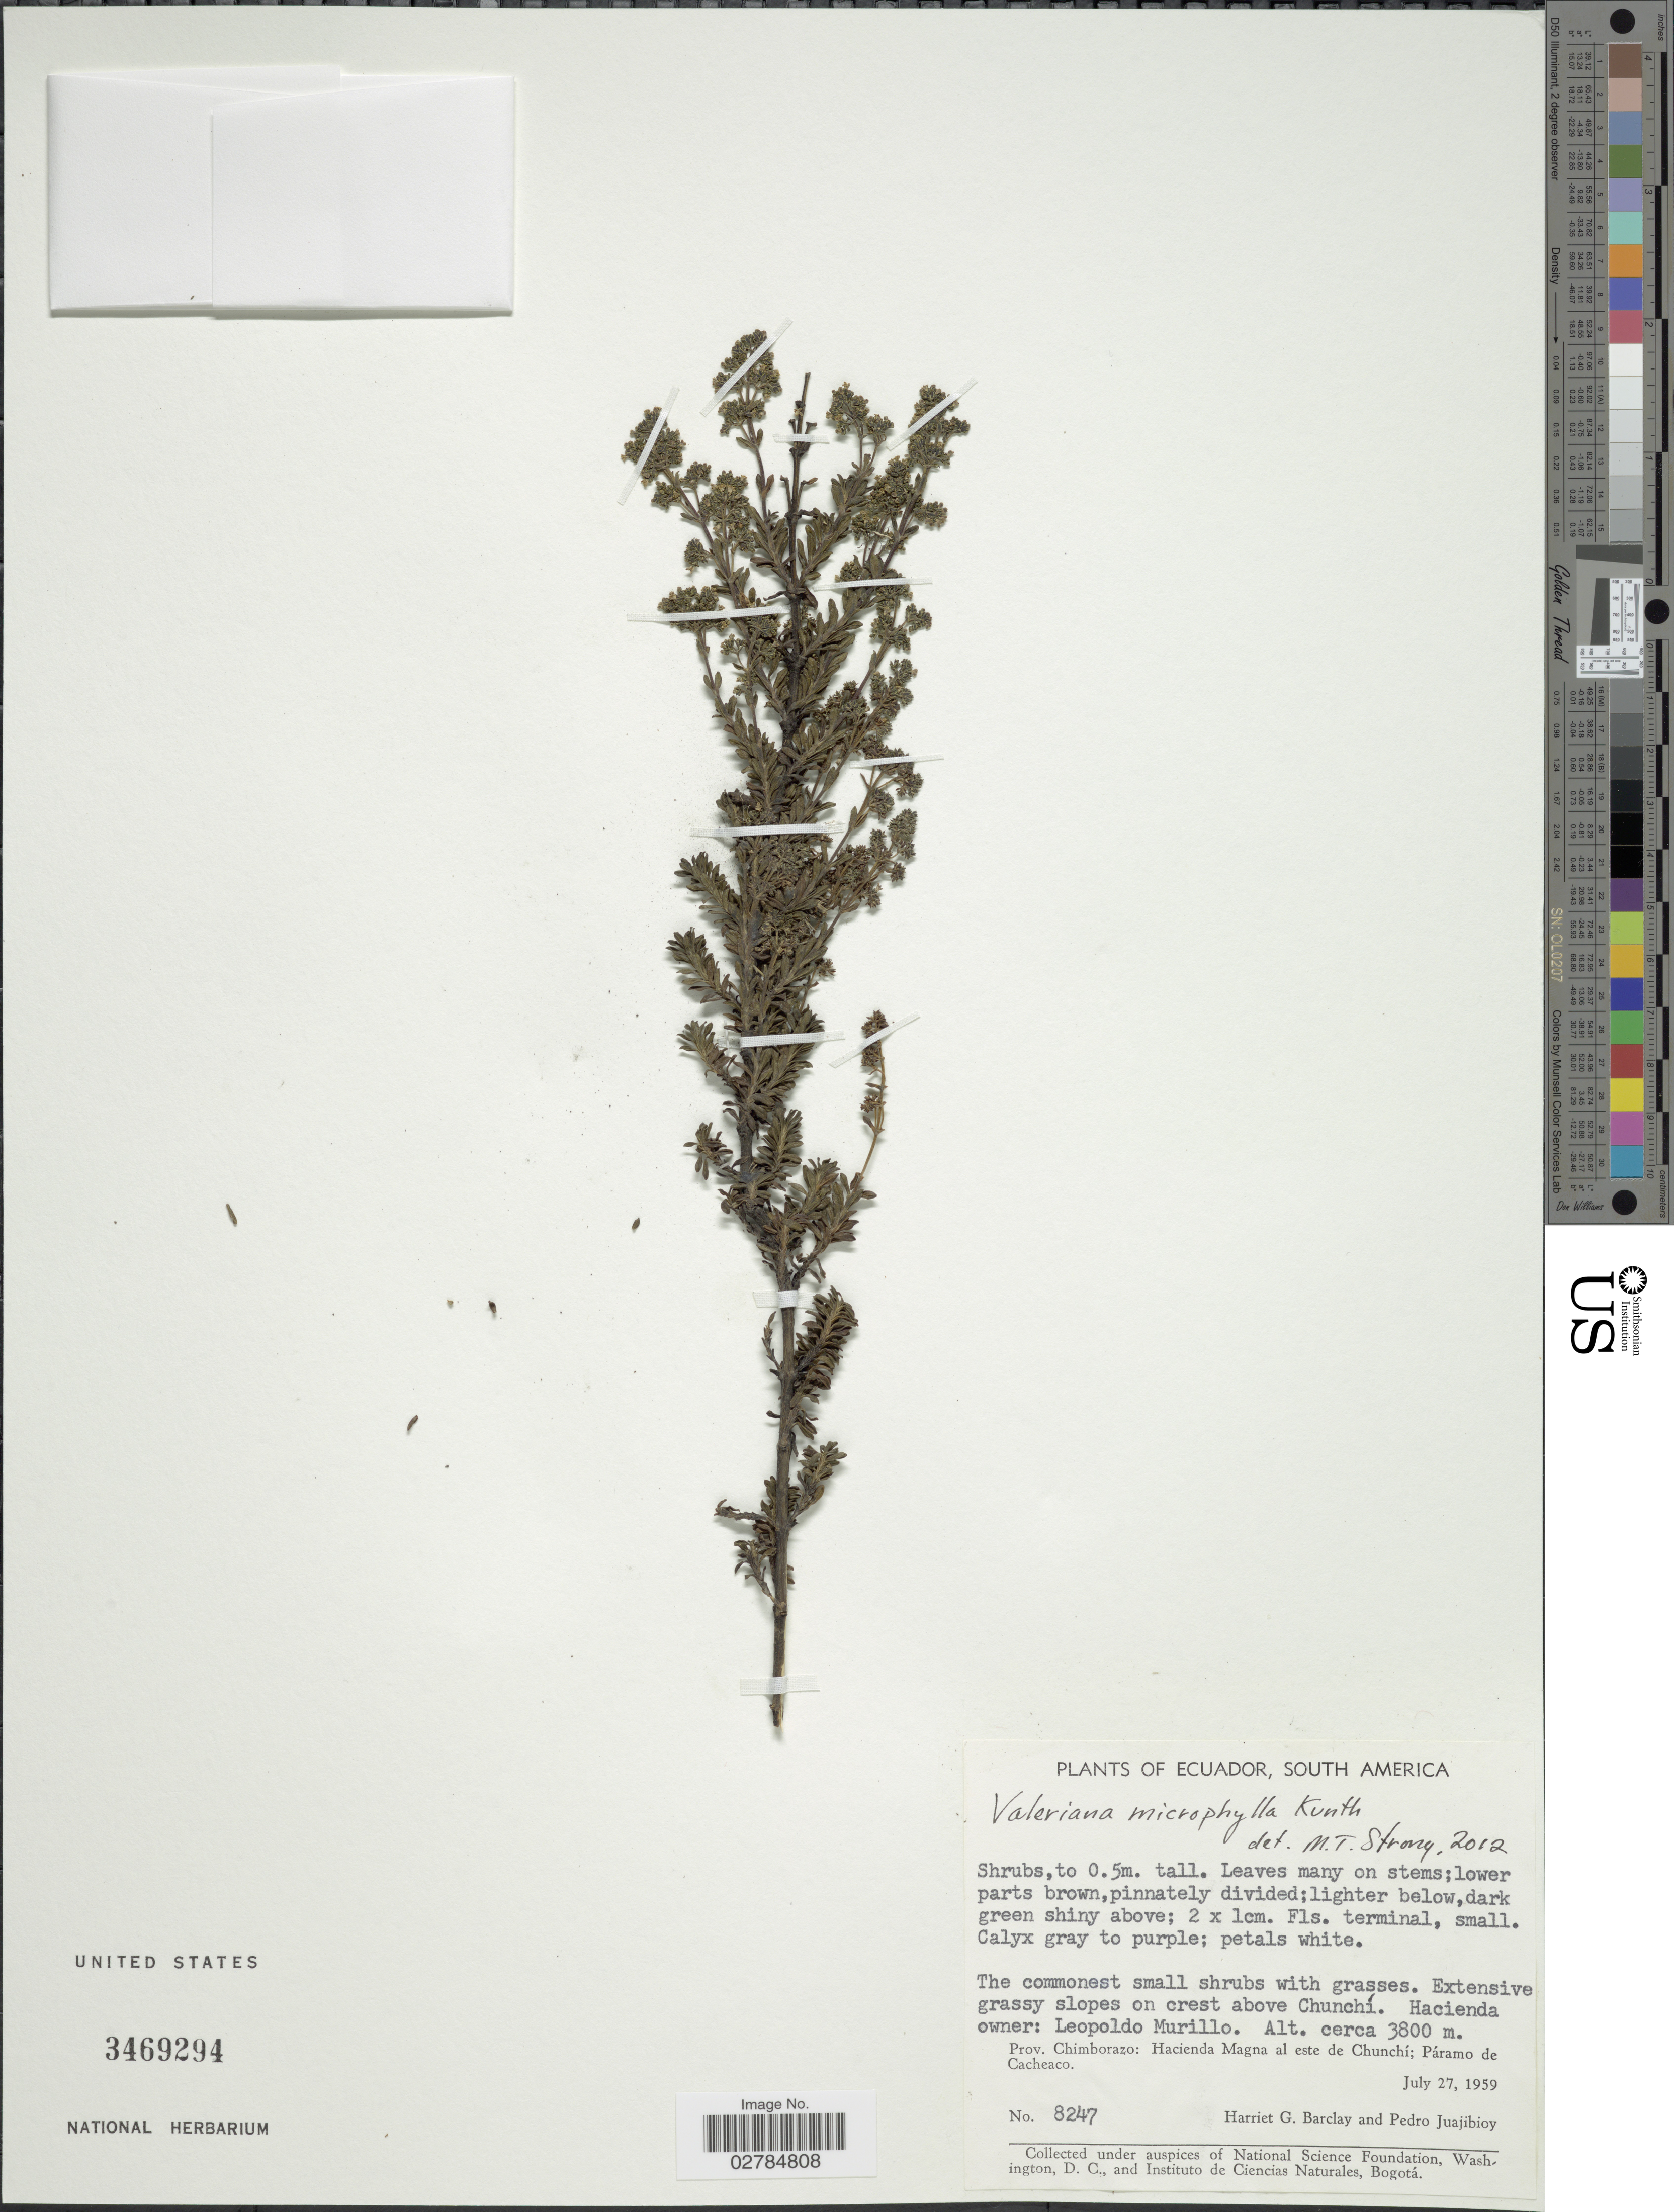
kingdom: Plantae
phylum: Tracheophyta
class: Magnoliopsida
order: Dipsacales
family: Caprifoliaceae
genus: Valeriana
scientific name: Valeriana microphylla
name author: Kunth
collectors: H. G. Barclay & P. Juajibioy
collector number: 8247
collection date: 1959-07-27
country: Ecuador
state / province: Chimborazo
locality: Extensive grassy slopes on crest above Chunchí. Hacienda owner: Leopold Murillo. Hacienda Magna al este de Chunchí; Páramo de Cacheaco.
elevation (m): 3800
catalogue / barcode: US 3469294